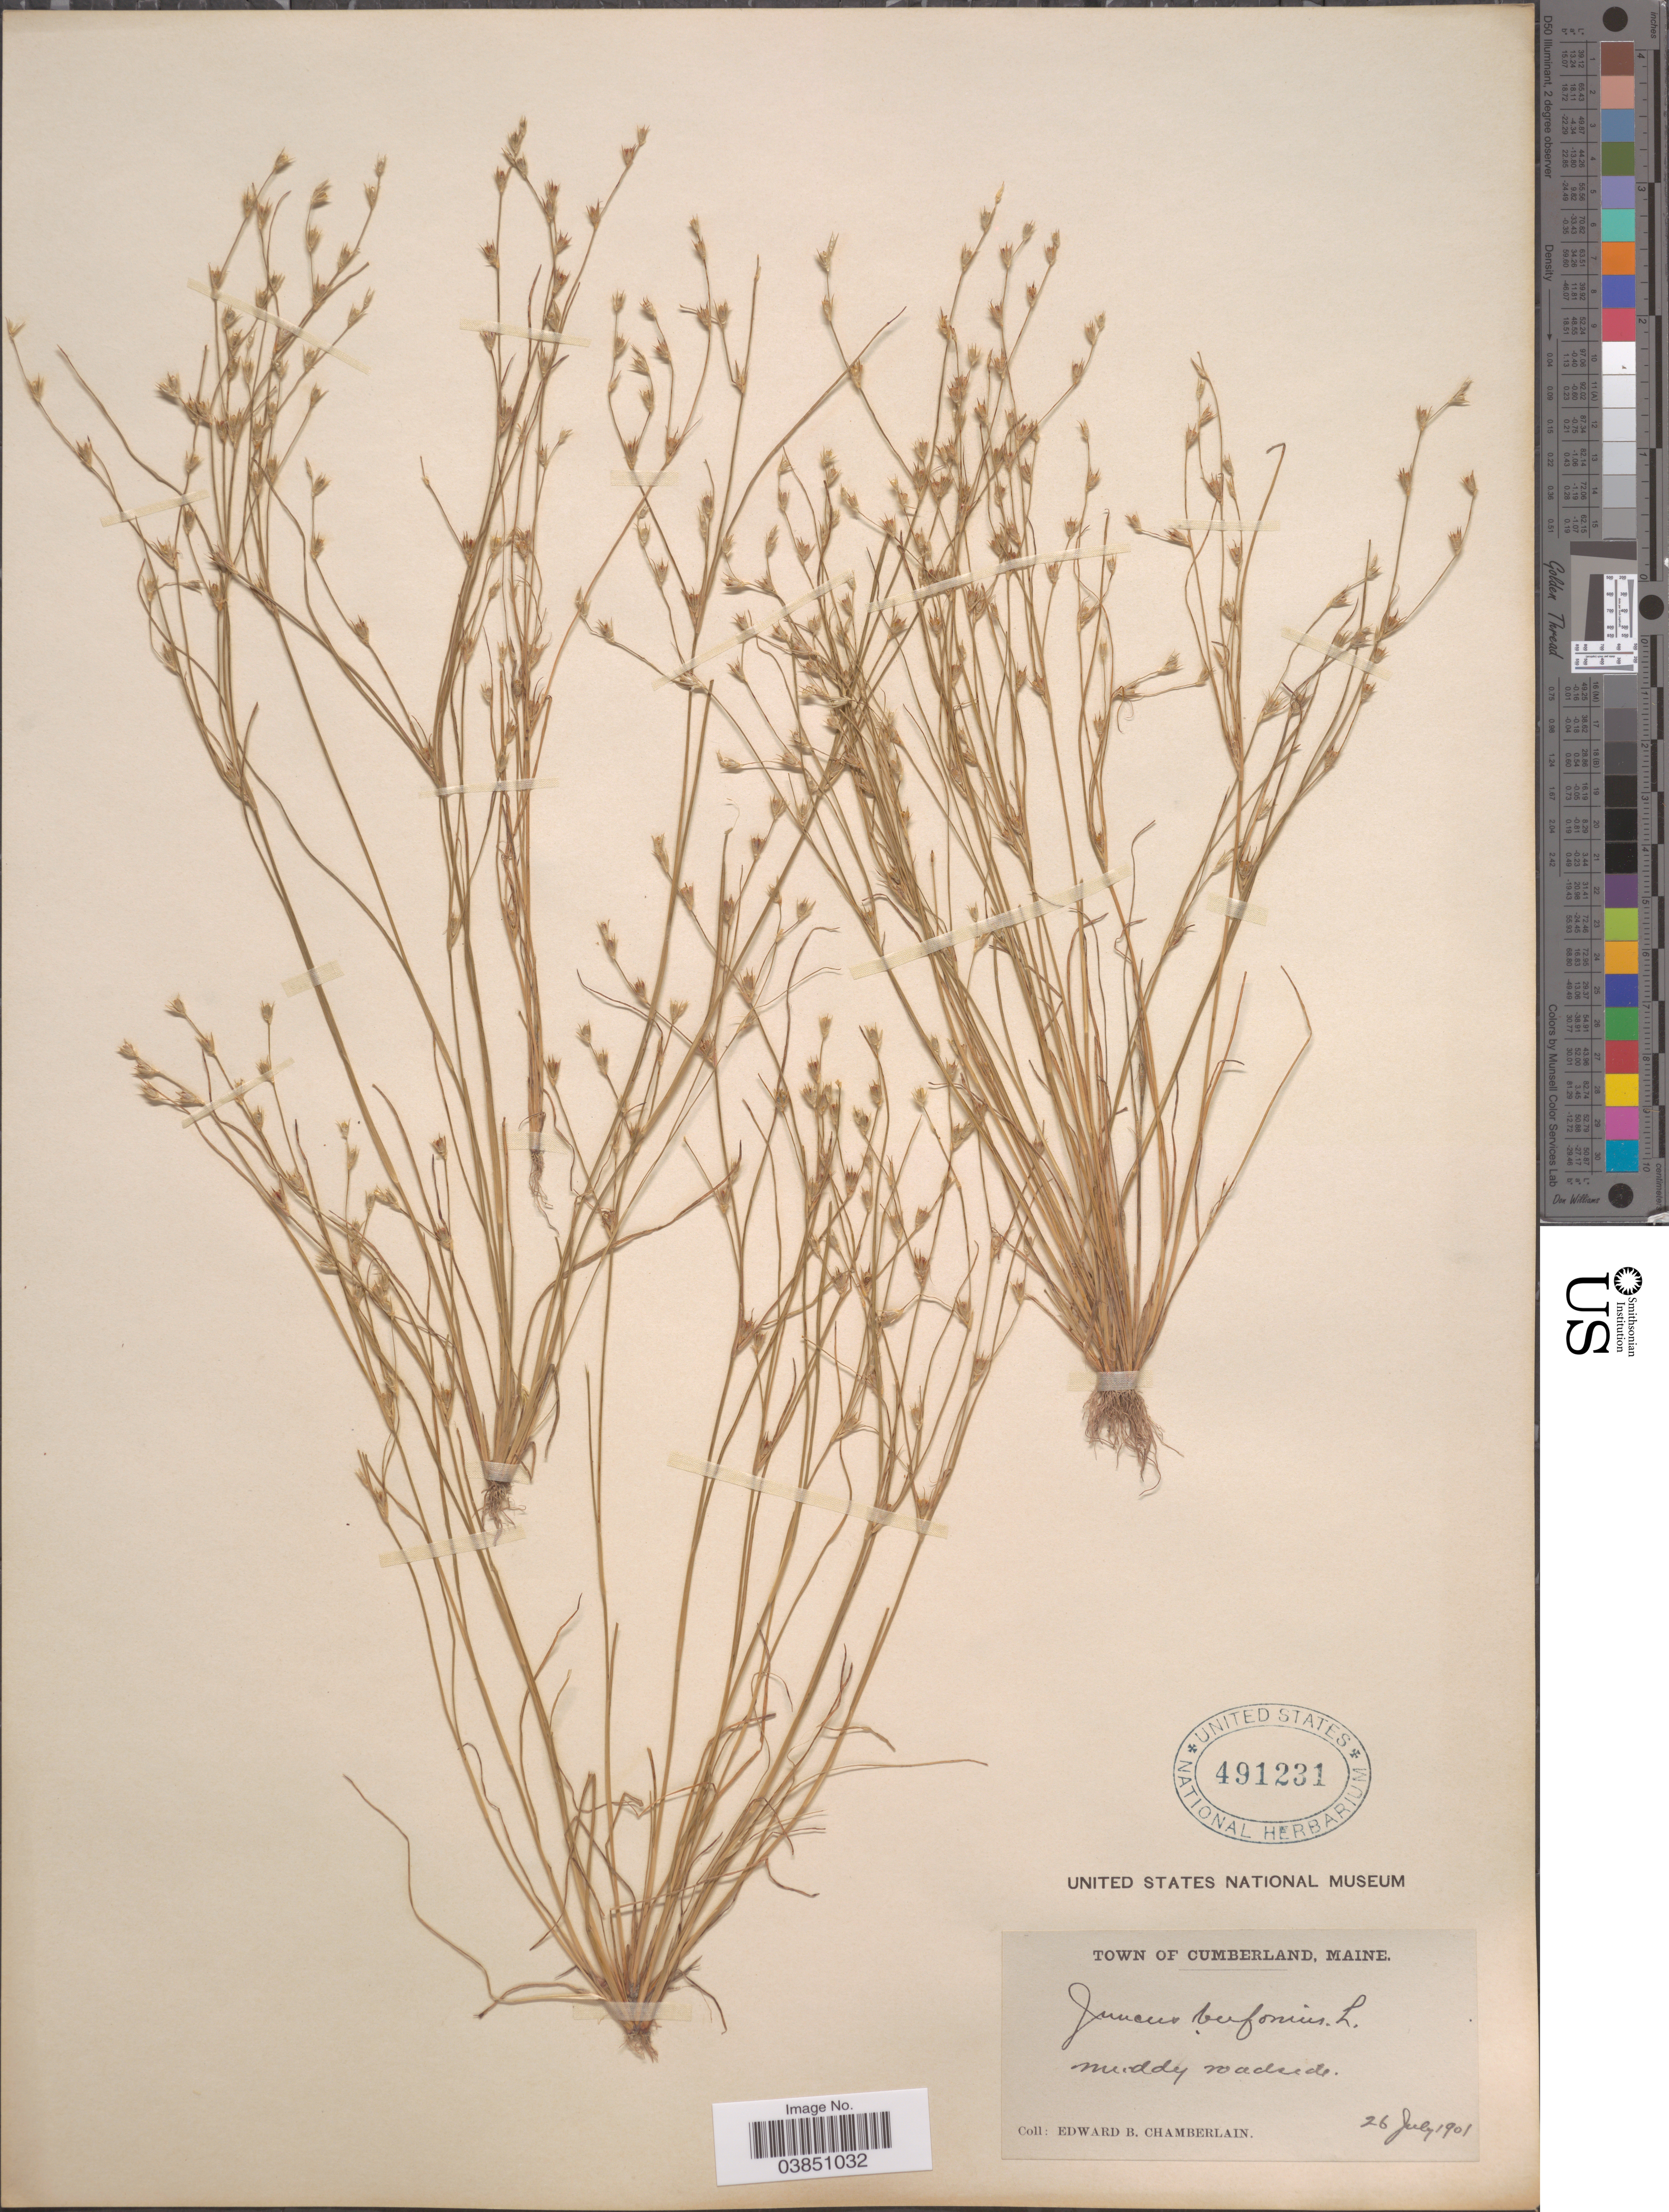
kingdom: Plantae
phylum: Tracheophyta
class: Liliopsida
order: Poales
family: Juncaceae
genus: Juncus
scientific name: Juncus bufonius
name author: L.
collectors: E. Chamberlain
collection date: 1901-07-26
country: United States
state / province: Maine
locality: Town of Cumberland.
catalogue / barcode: US 491231